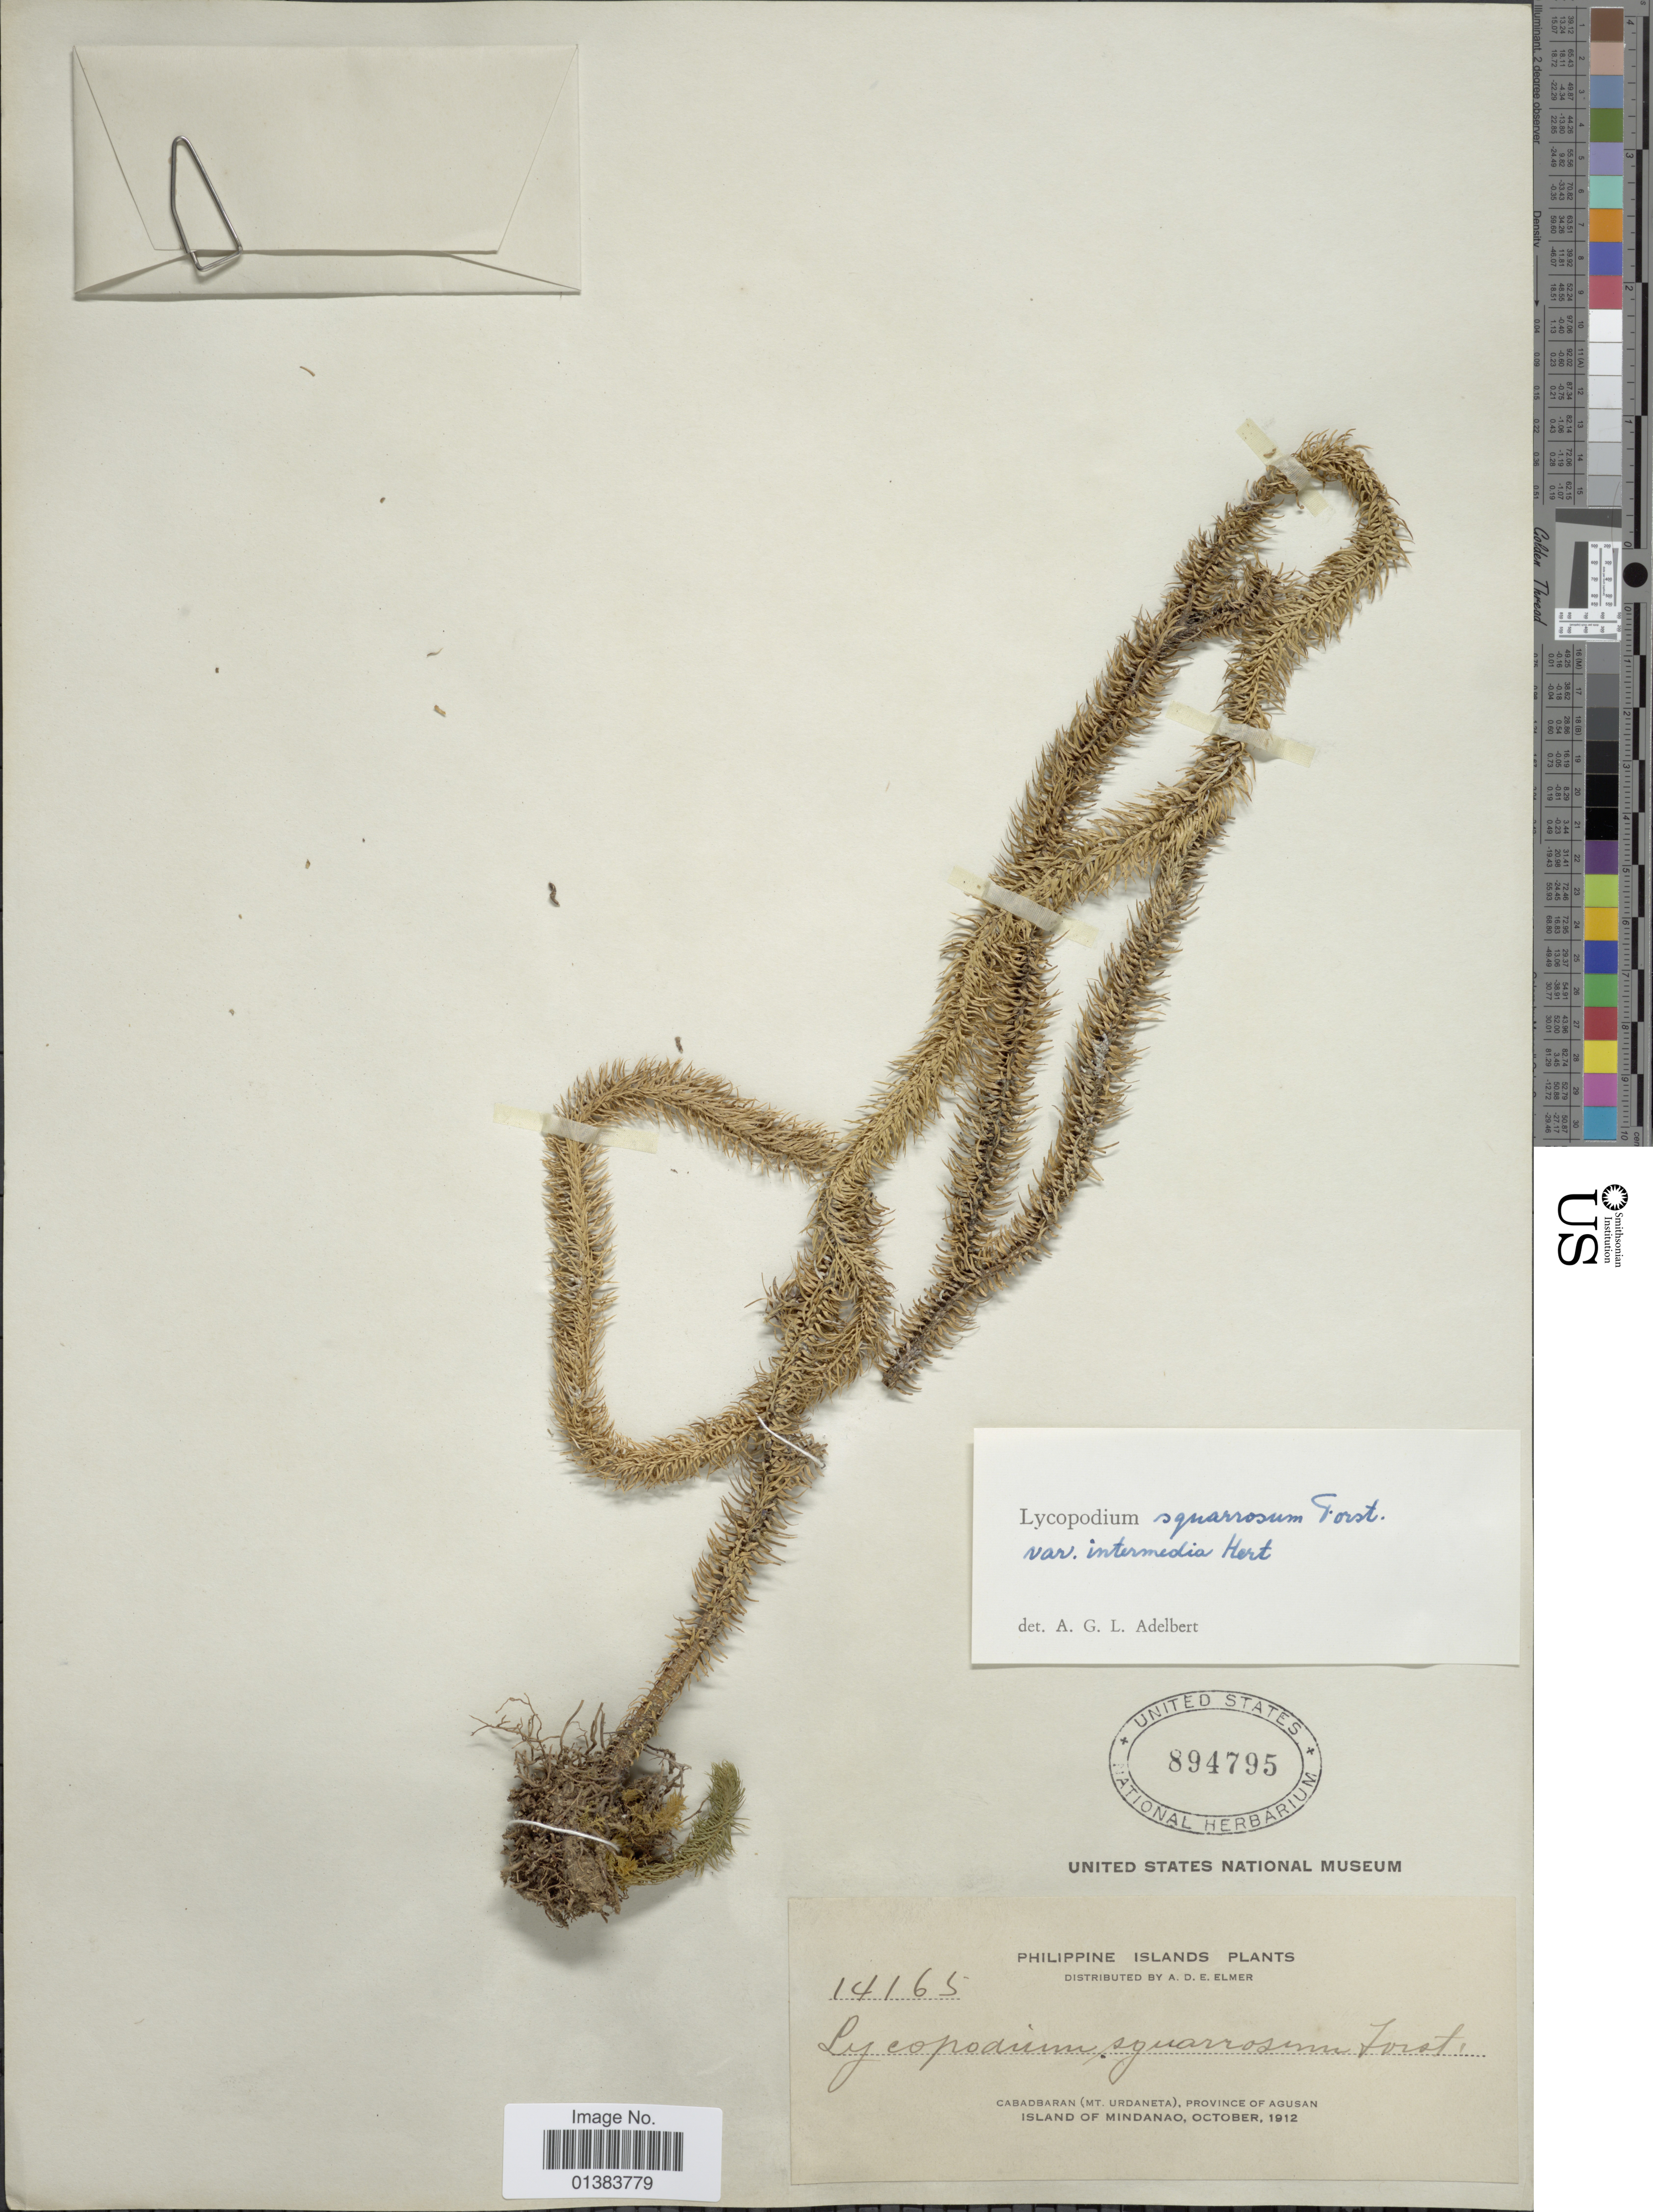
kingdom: Plantae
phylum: Tracheophyta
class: Lycopodiopsida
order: Lycopodiales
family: Lycopodiaceae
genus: Phlegmariurus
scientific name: Phlegmariurus squarrosus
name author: (G. Forst.) Á. Löve & D. Löve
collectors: A. D. E. Elmer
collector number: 14165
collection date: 1912-10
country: Philippines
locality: Philippine Islands Plants, Cabadbaran (Mt. Urdaneta), Province of Agusan, Island of Mindanao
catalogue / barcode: US 894795